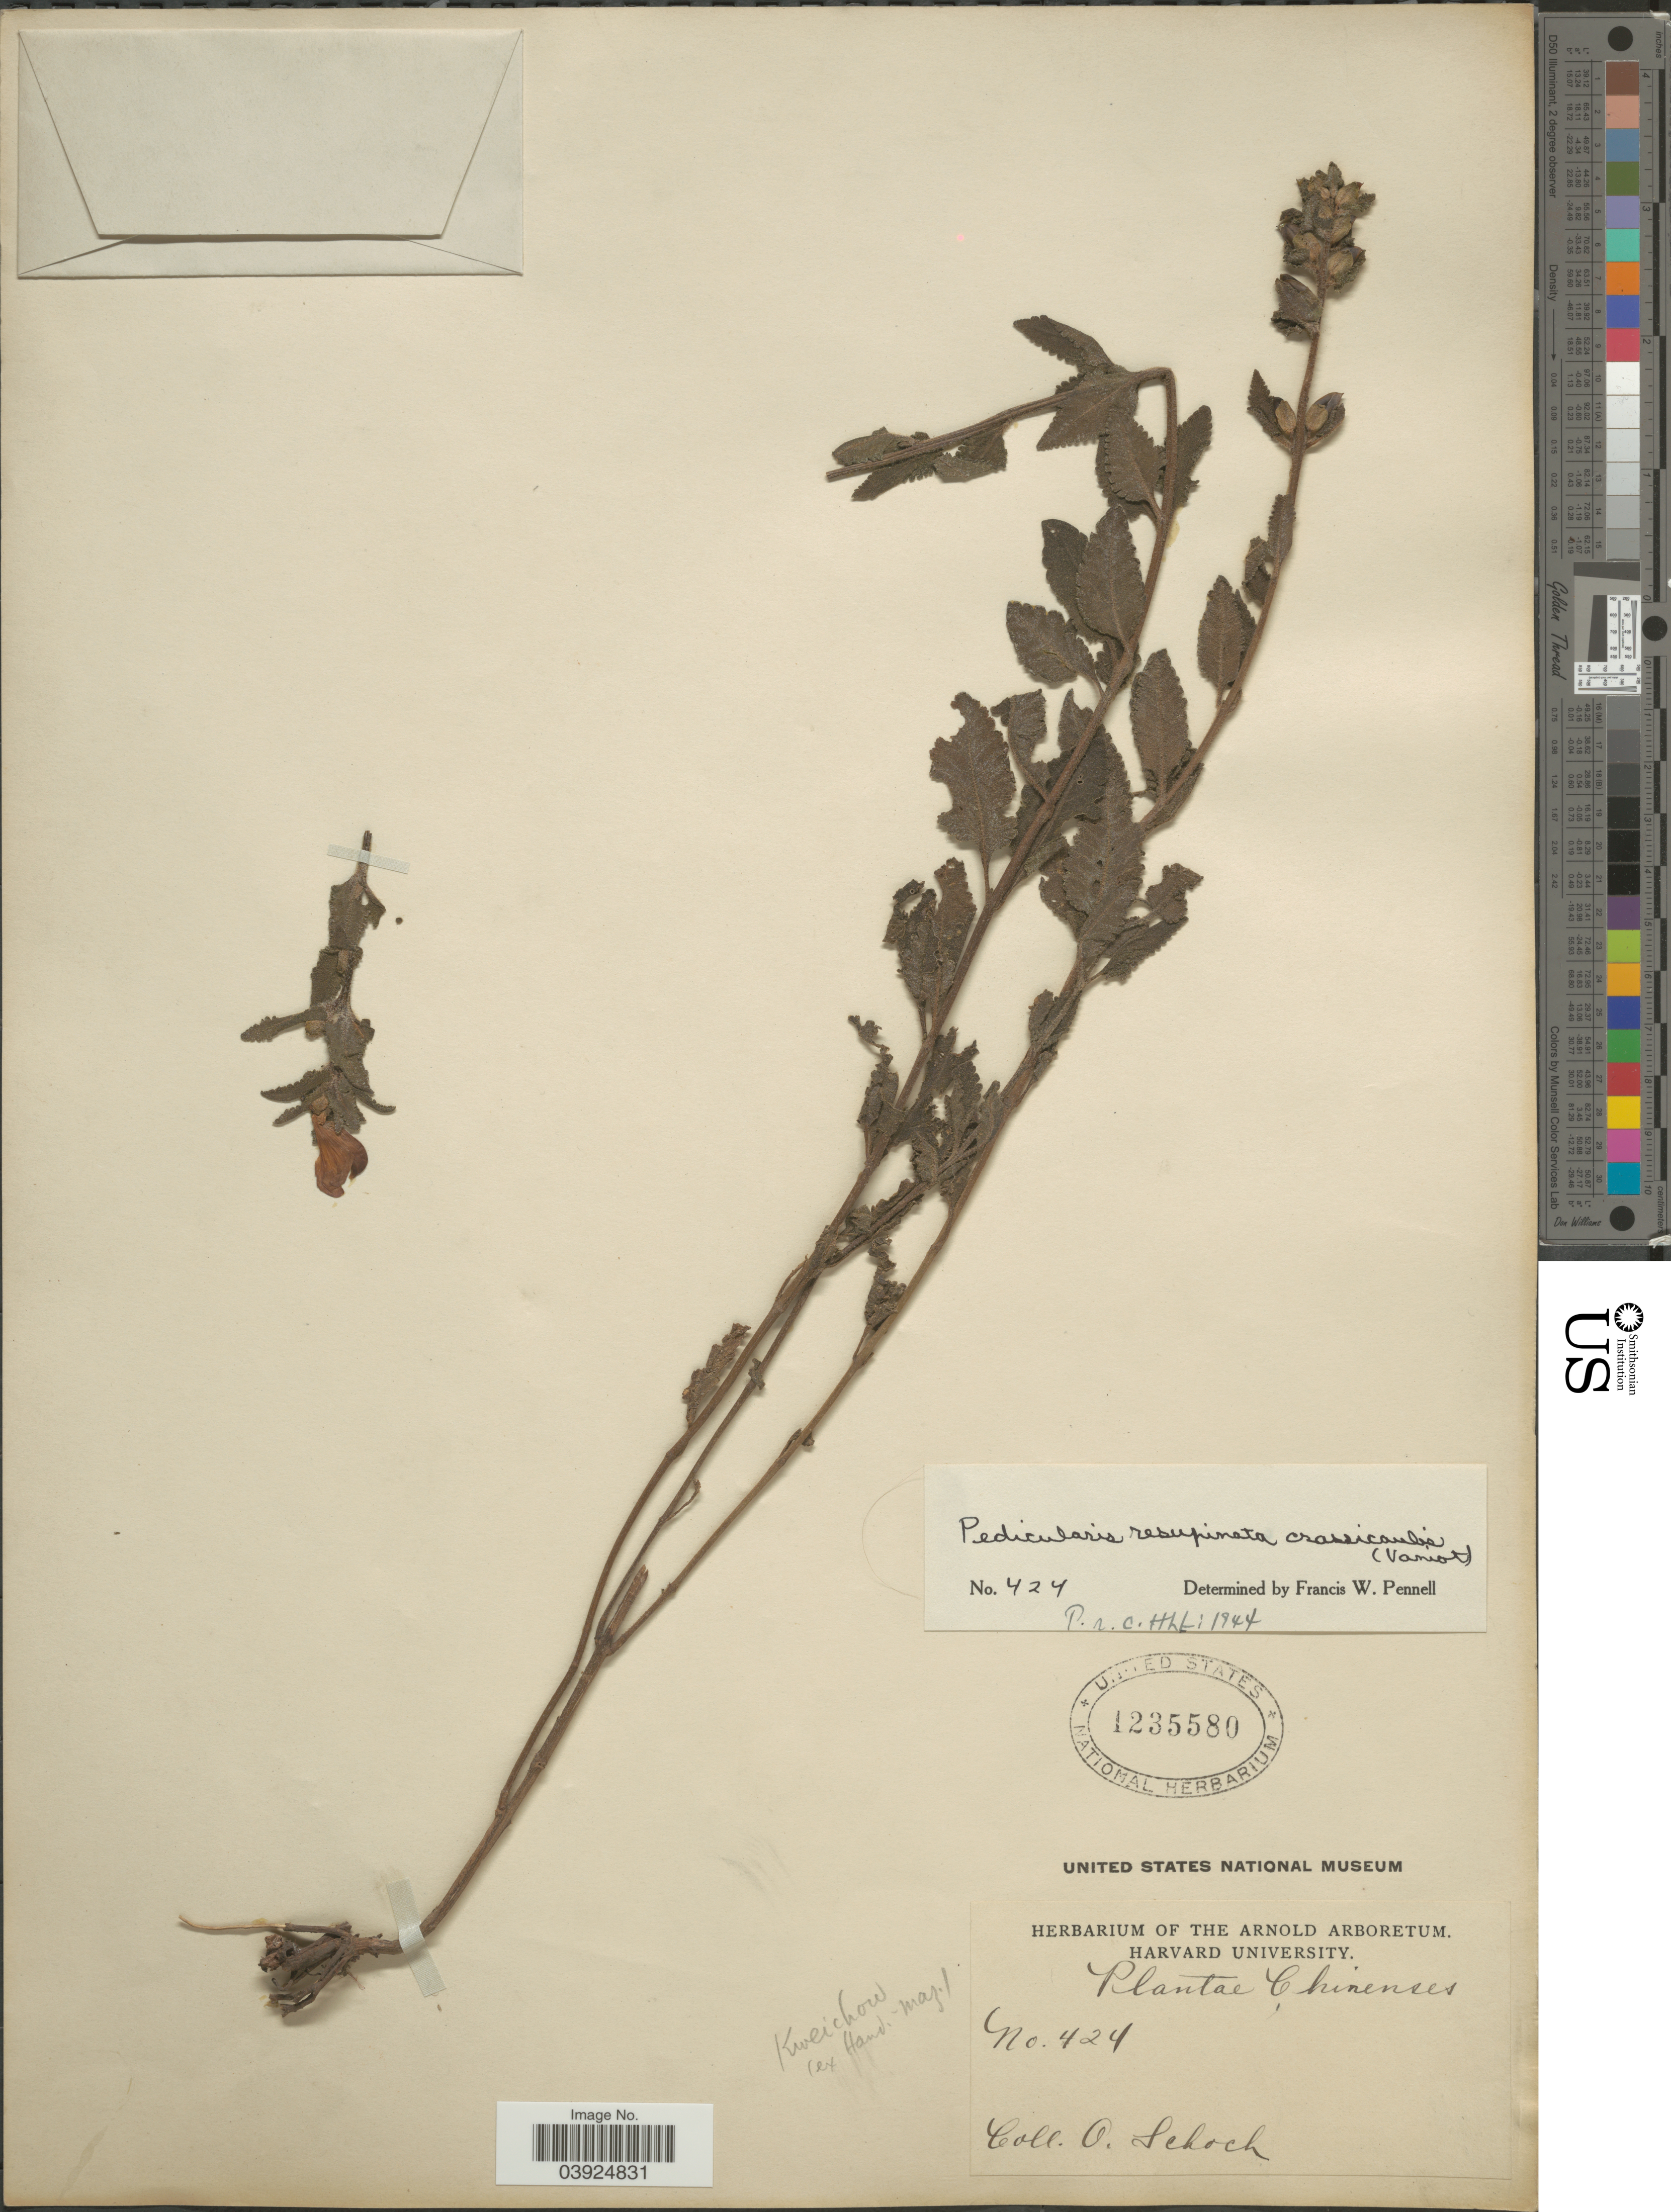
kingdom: Plantae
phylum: Tracheophyta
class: Magnoliopsida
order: Lamiales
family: Orobanchaceae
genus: Pedicularis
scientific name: Pedicularis resupinata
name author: L.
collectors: O. Schoch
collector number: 424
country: China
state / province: Guizhou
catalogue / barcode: US 1235580